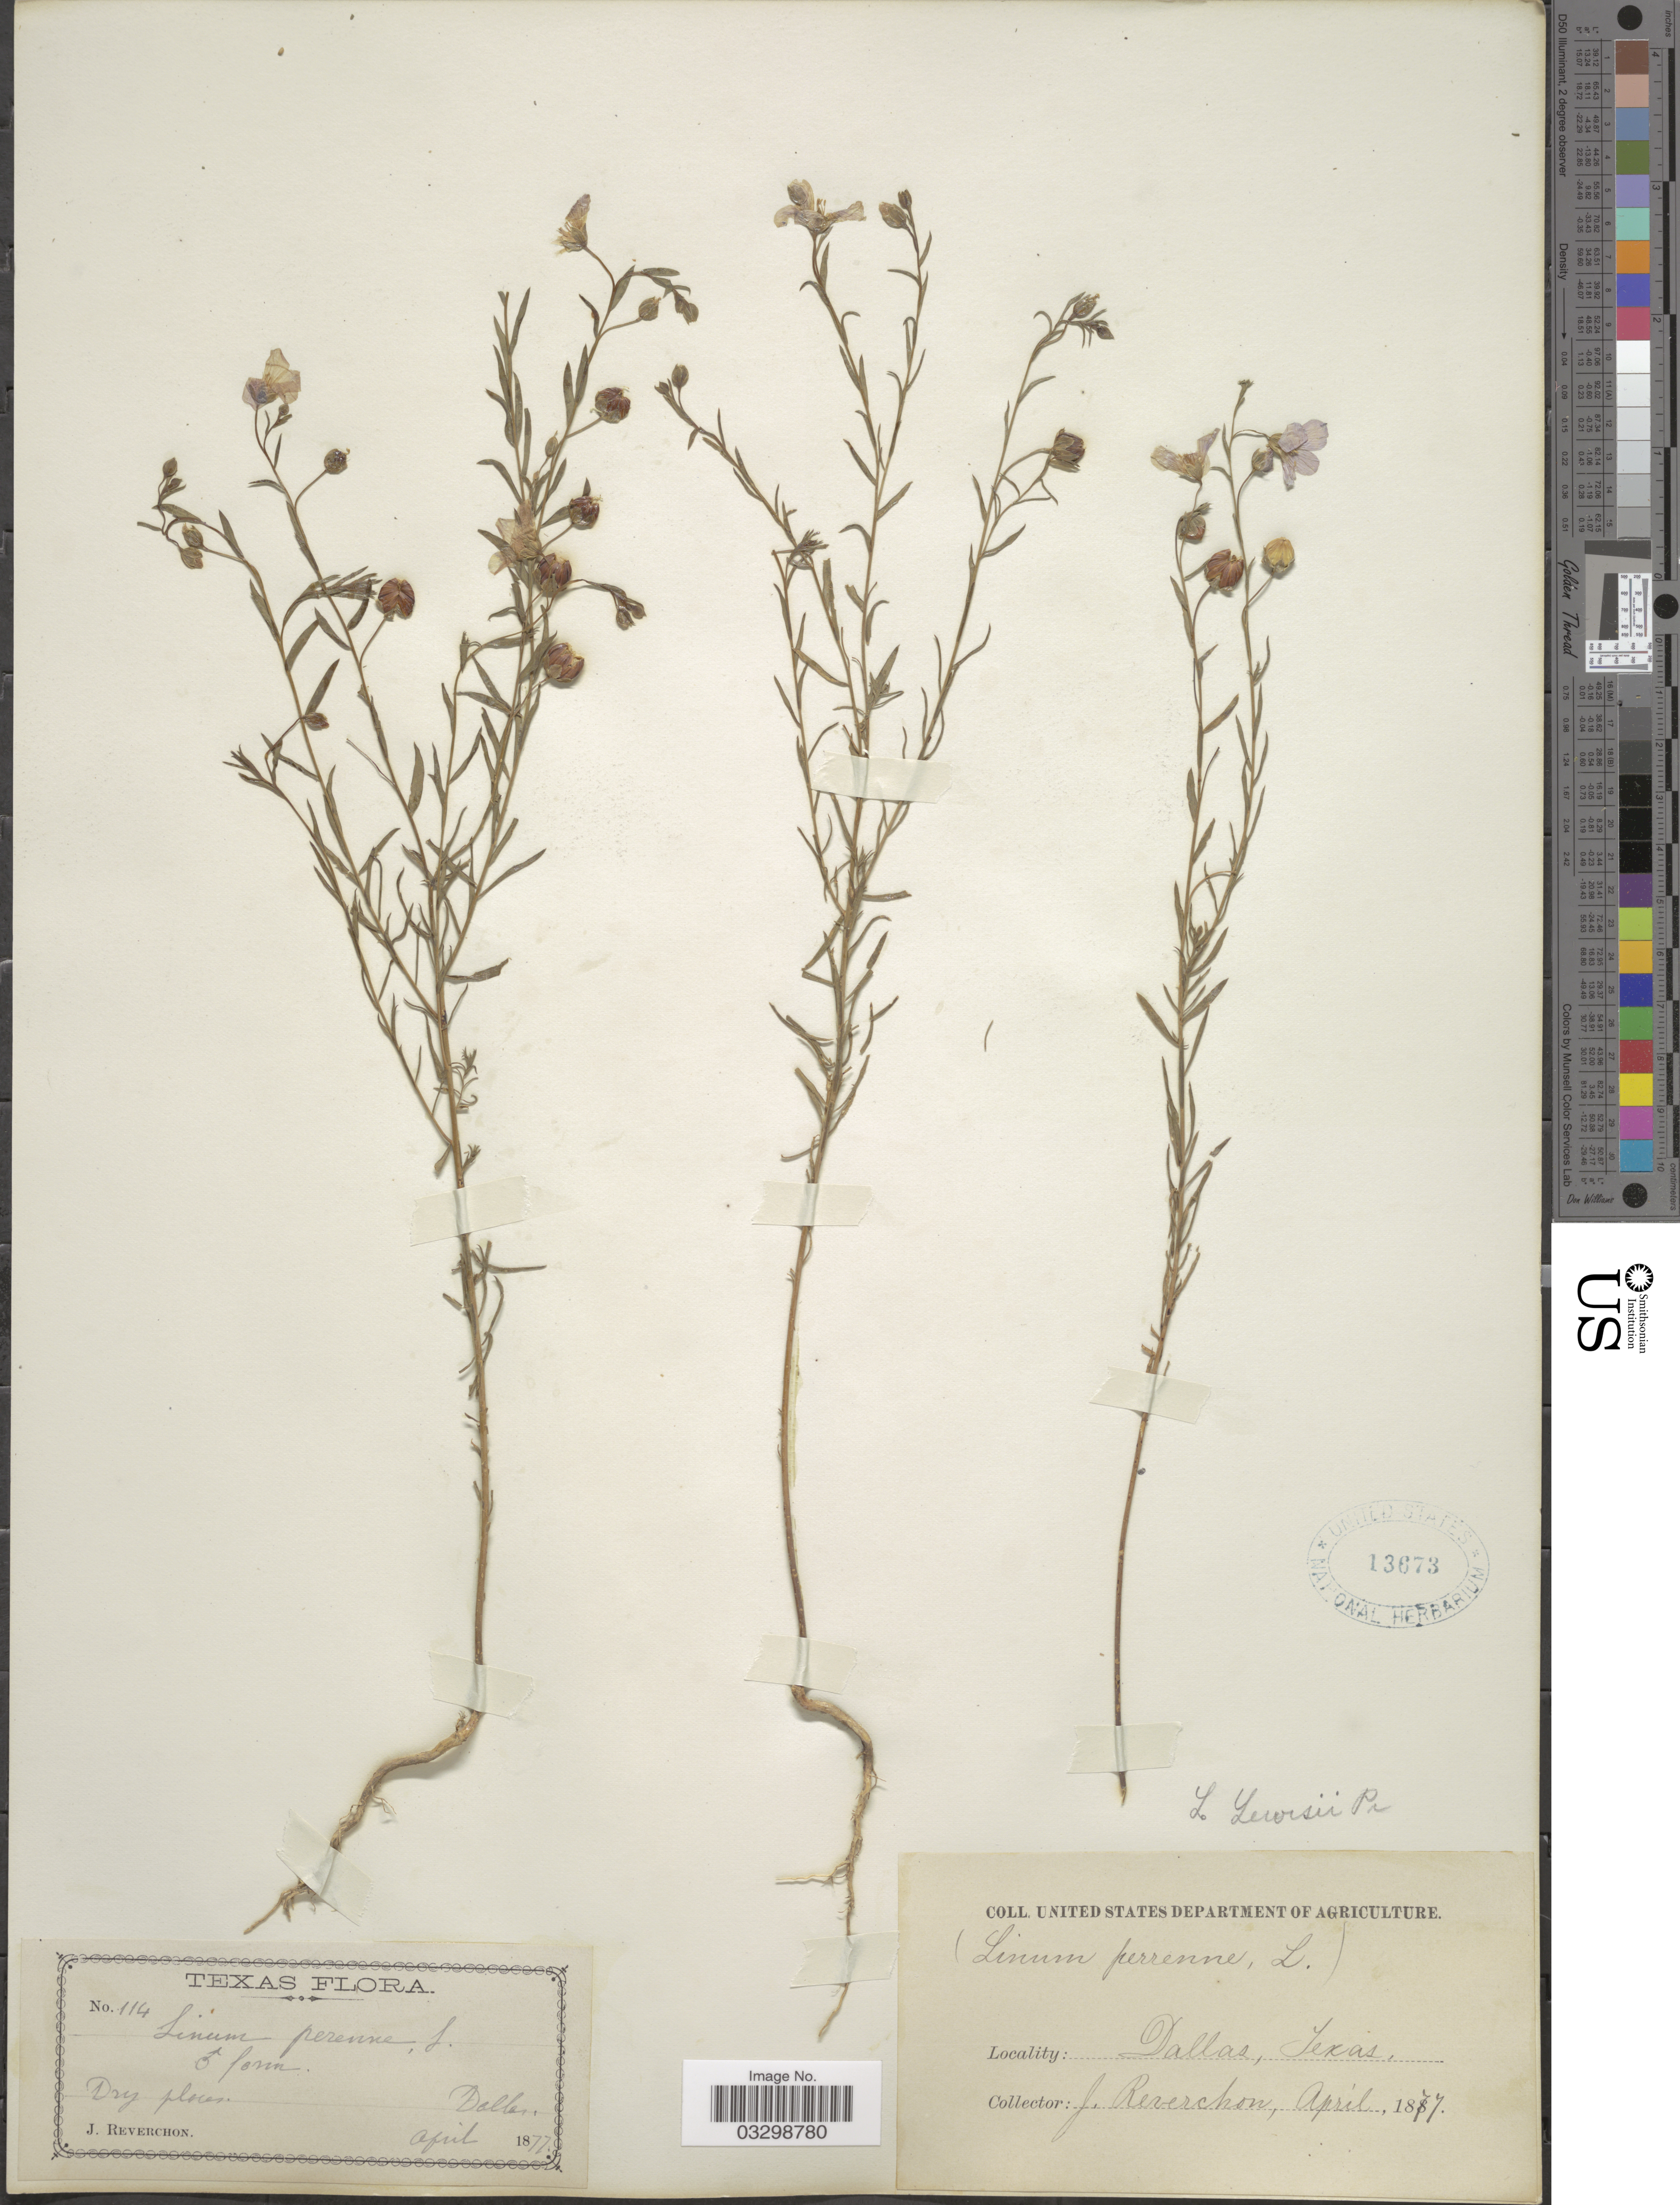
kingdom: Plantae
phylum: Tracheophyta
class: Magnoliopsida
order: Malpighiales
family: Linaceae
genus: Linum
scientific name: Linum lewisii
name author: Pursh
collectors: J. Reverchon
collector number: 114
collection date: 1877-04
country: United States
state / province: Texas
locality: Dallas.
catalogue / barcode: US 13673